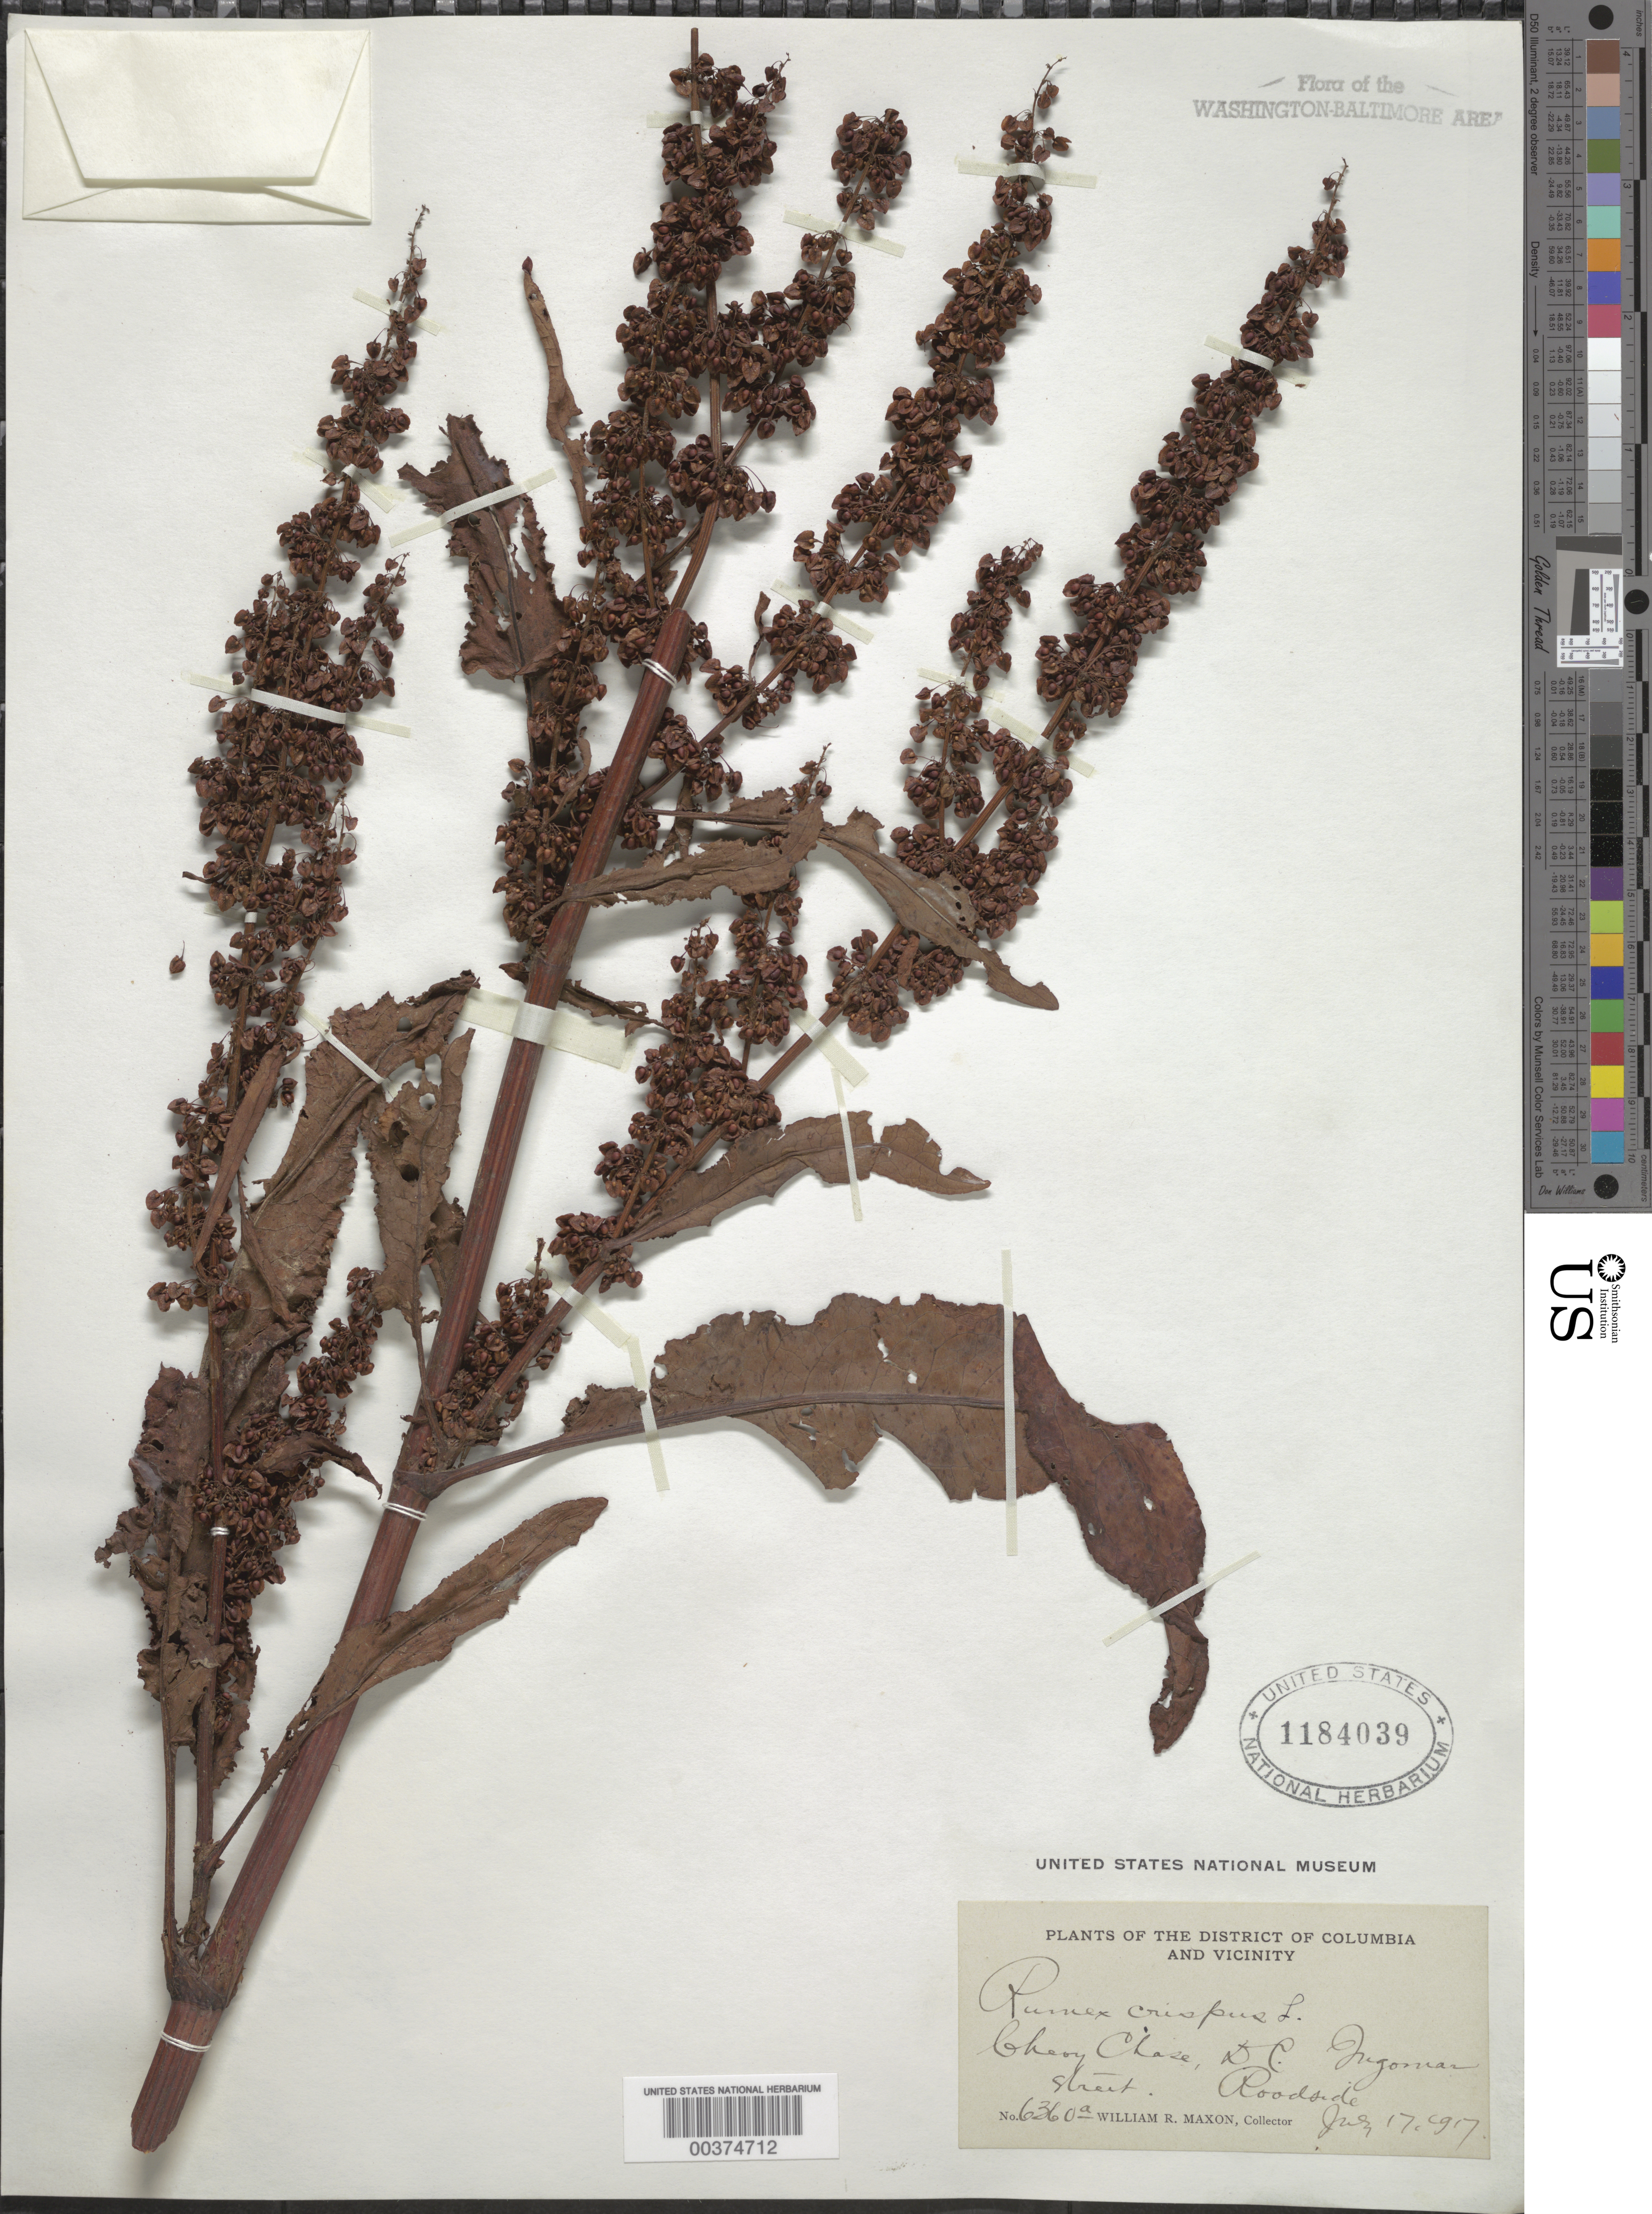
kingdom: Plantae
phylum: Tracheophyta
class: Magnoliopsida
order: Caryophyllales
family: Polygonaceae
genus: Rumex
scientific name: Rumex crispus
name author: L.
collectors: W. R. Maxon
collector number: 6360A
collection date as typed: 17 Jul 1917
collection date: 1917-07-17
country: United States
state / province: District of Columbia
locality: Chevy Chase, Ingomar St.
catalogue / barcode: US 184039